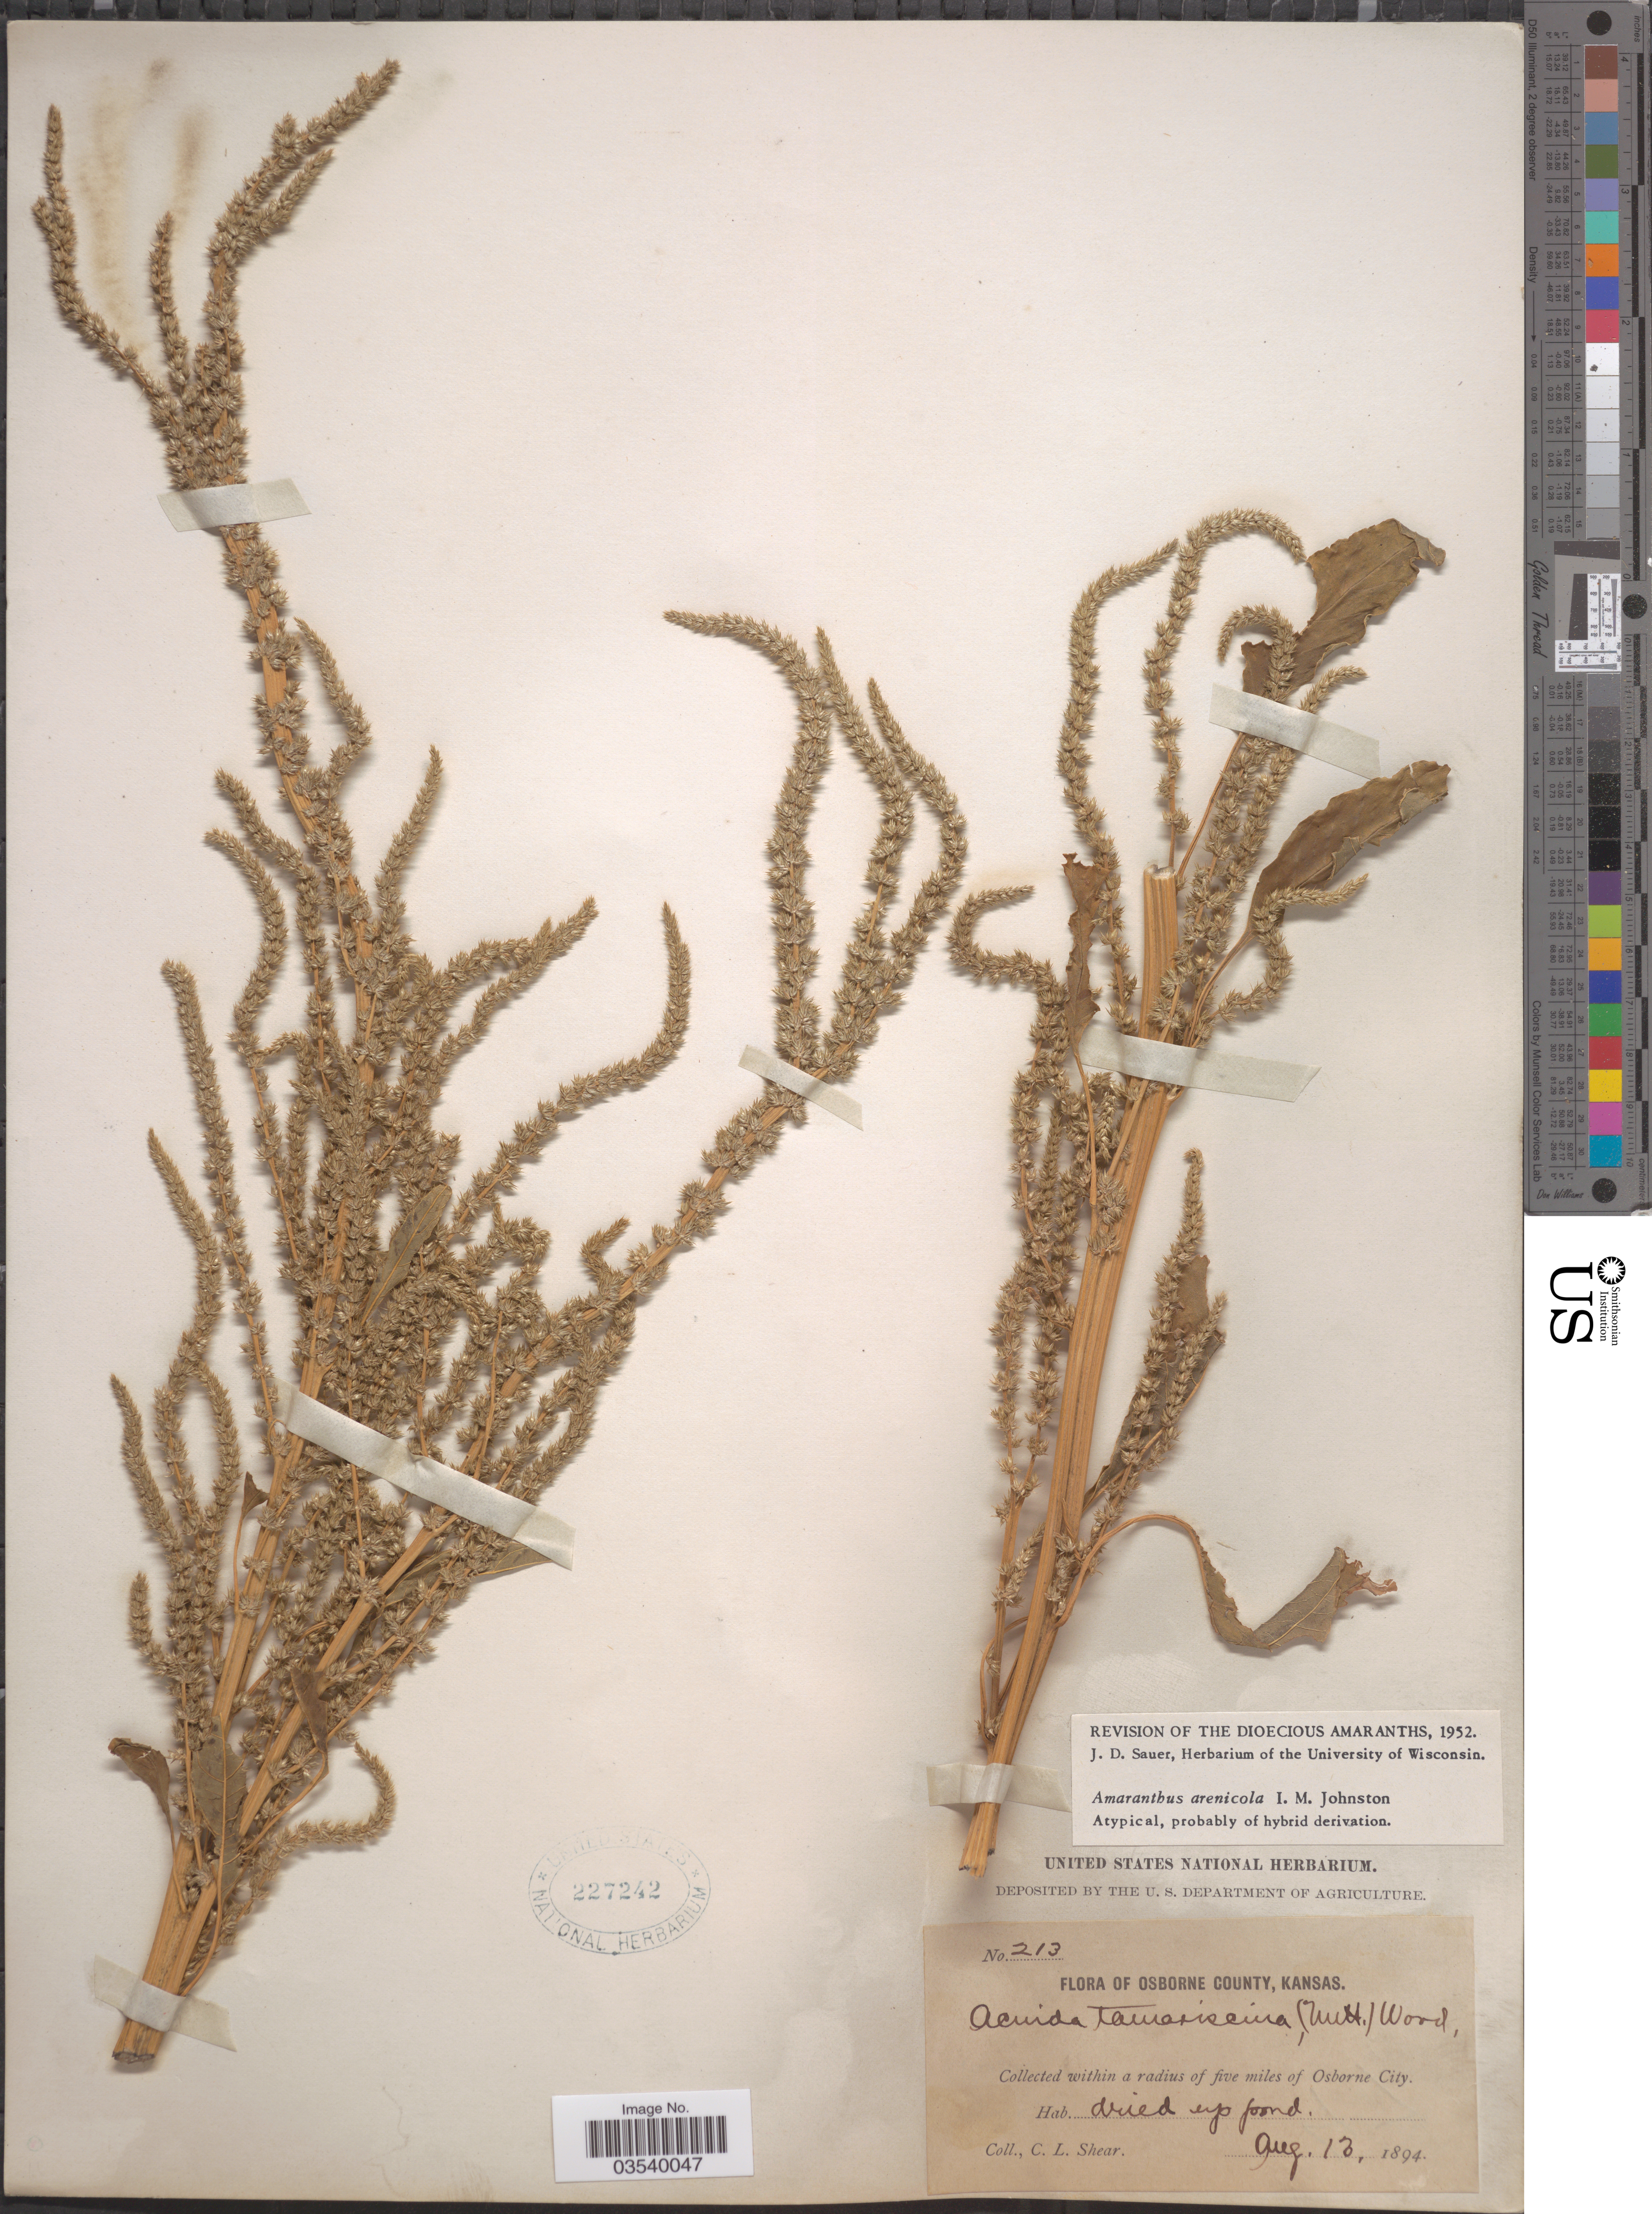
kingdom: Plantae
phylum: Tracheophyta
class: Magnoliopsida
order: Caryophyllales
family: Amaranthaceae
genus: Amaranthus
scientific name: Amaranthus arenicola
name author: I.M. Johnst.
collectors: C. L. Shear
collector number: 213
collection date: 1894-08-13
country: United States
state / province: Kansas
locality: Osborne County. Within a radius of five miles of Osborne City.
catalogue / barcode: US 227242